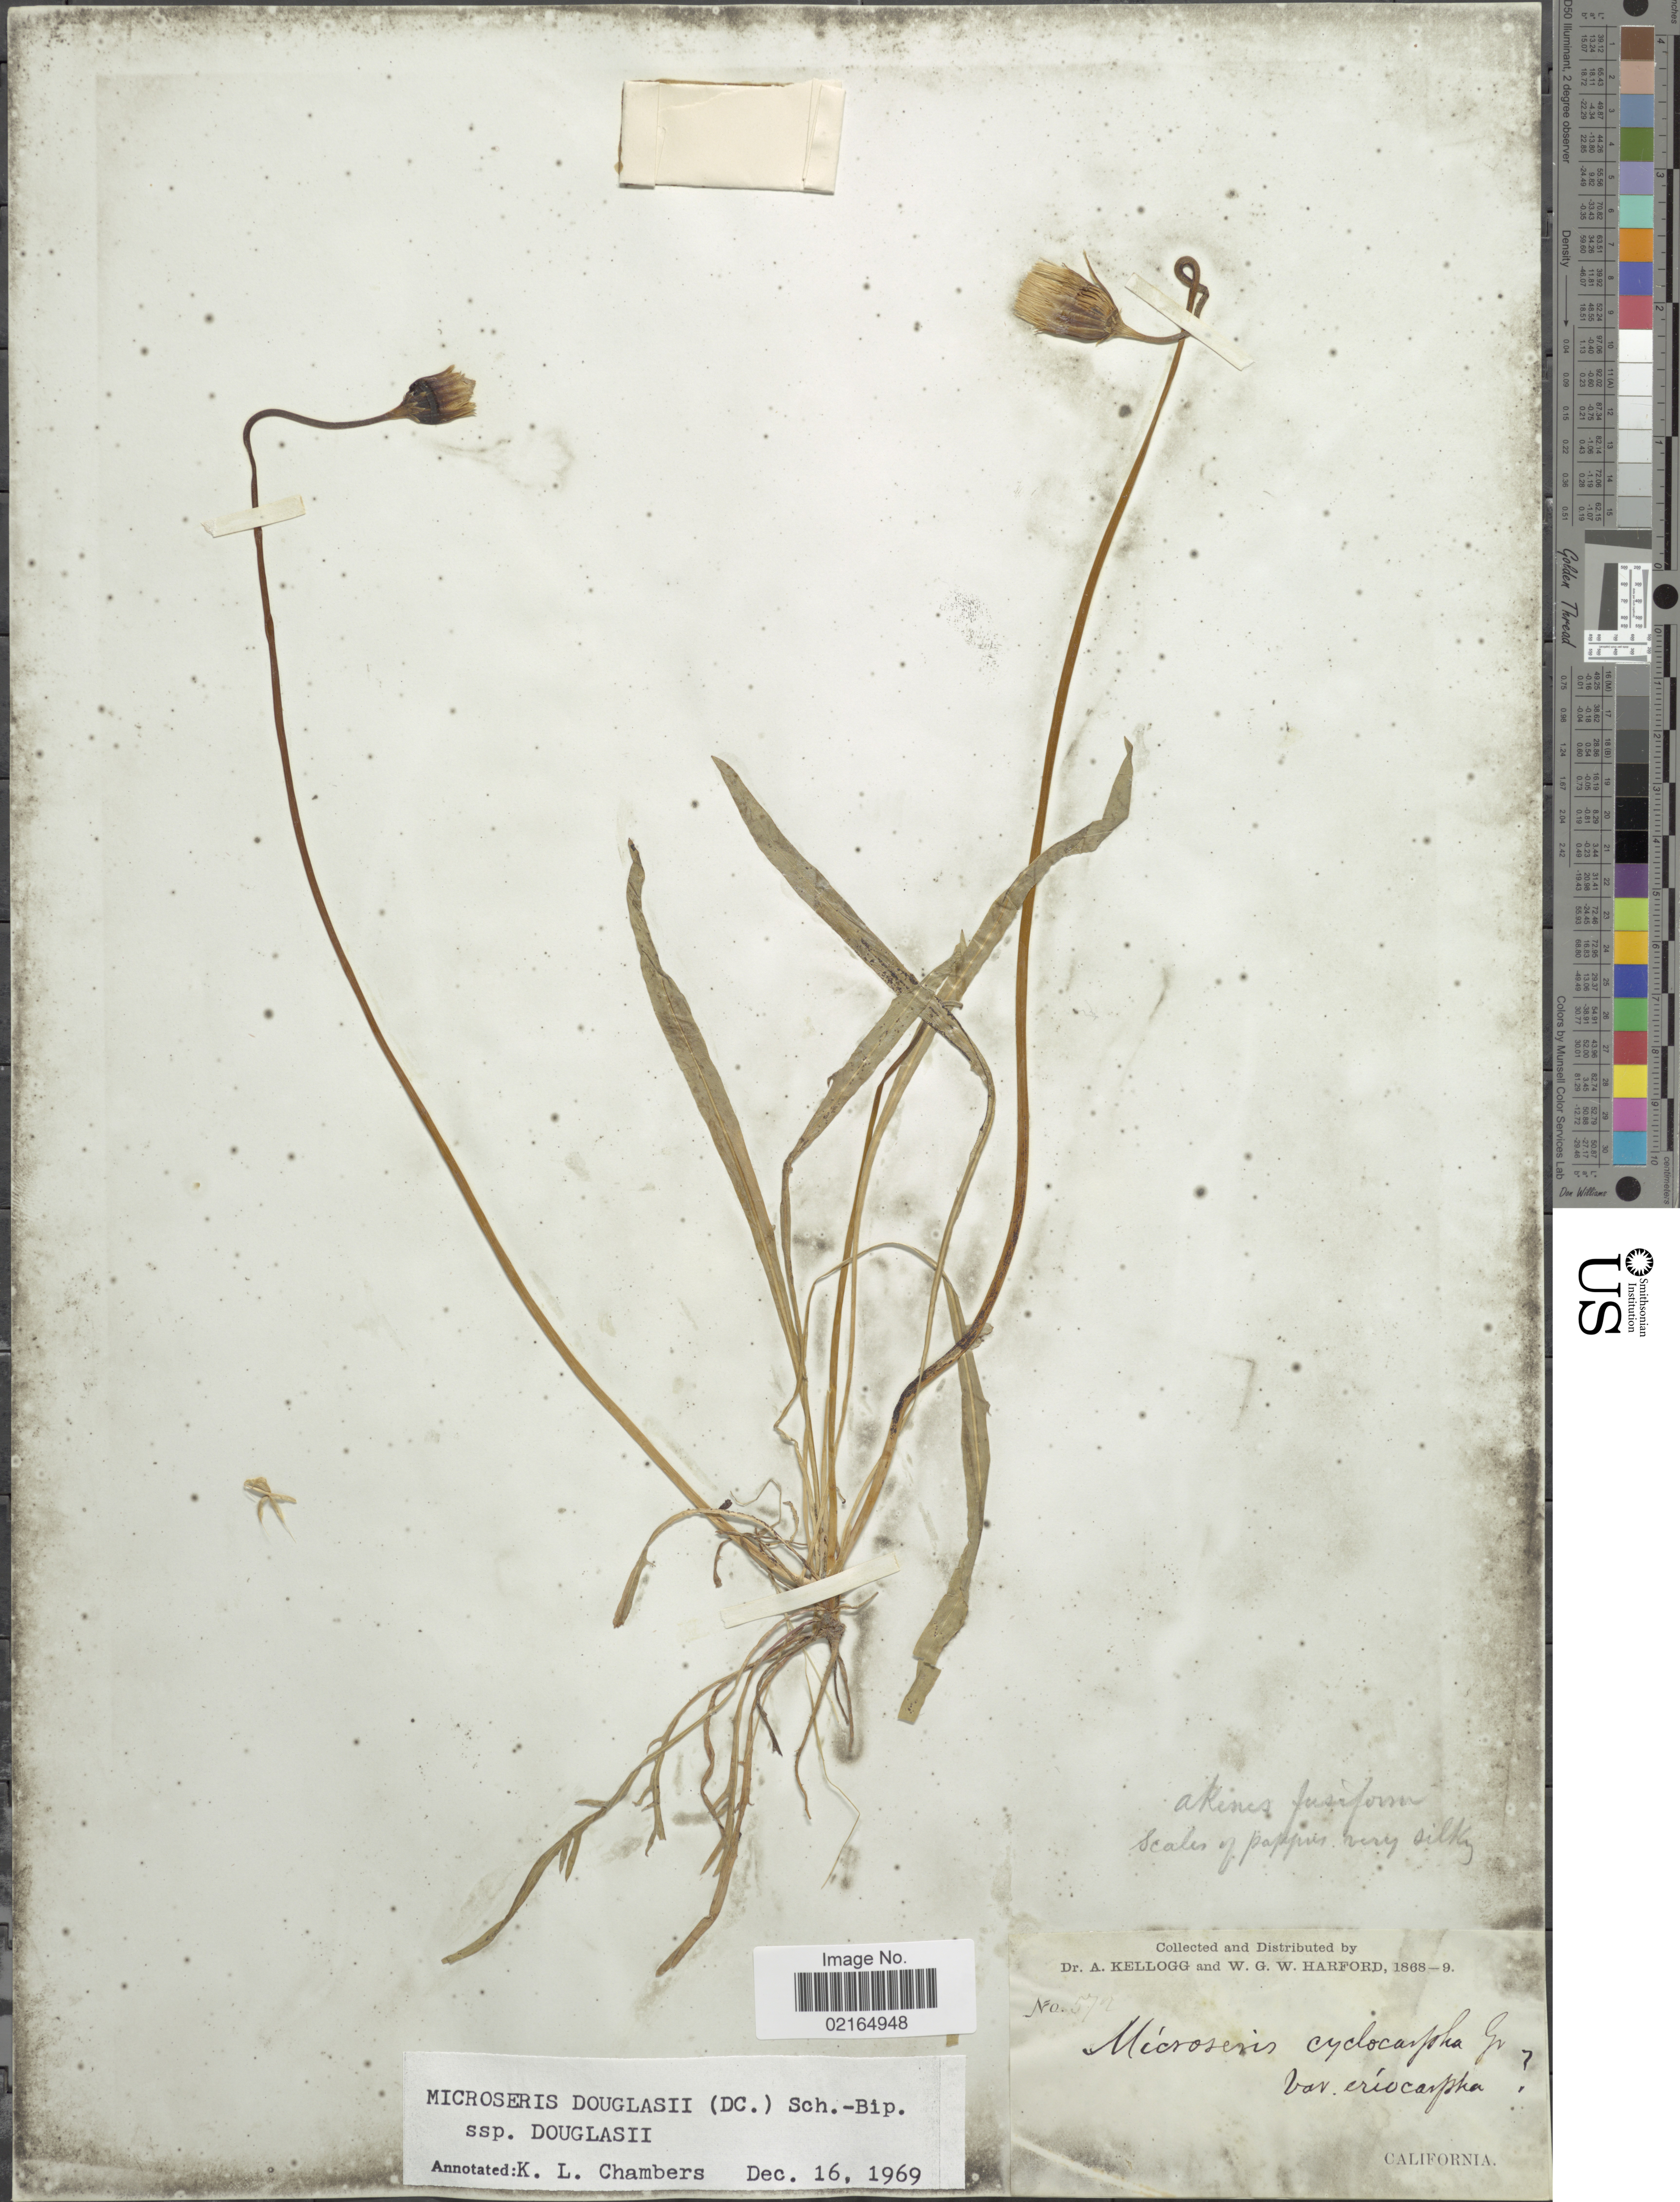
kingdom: Plantae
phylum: Tracheophyta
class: Magnoliopsida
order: Asterales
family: Asteraceae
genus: Microseris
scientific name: Microseris douglasii subsp. douglasii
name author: (DC.) Sch. Bip.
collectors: A. Kellogg & W. G. W. Harford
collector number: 572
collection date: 1868/1869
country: United States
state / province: California